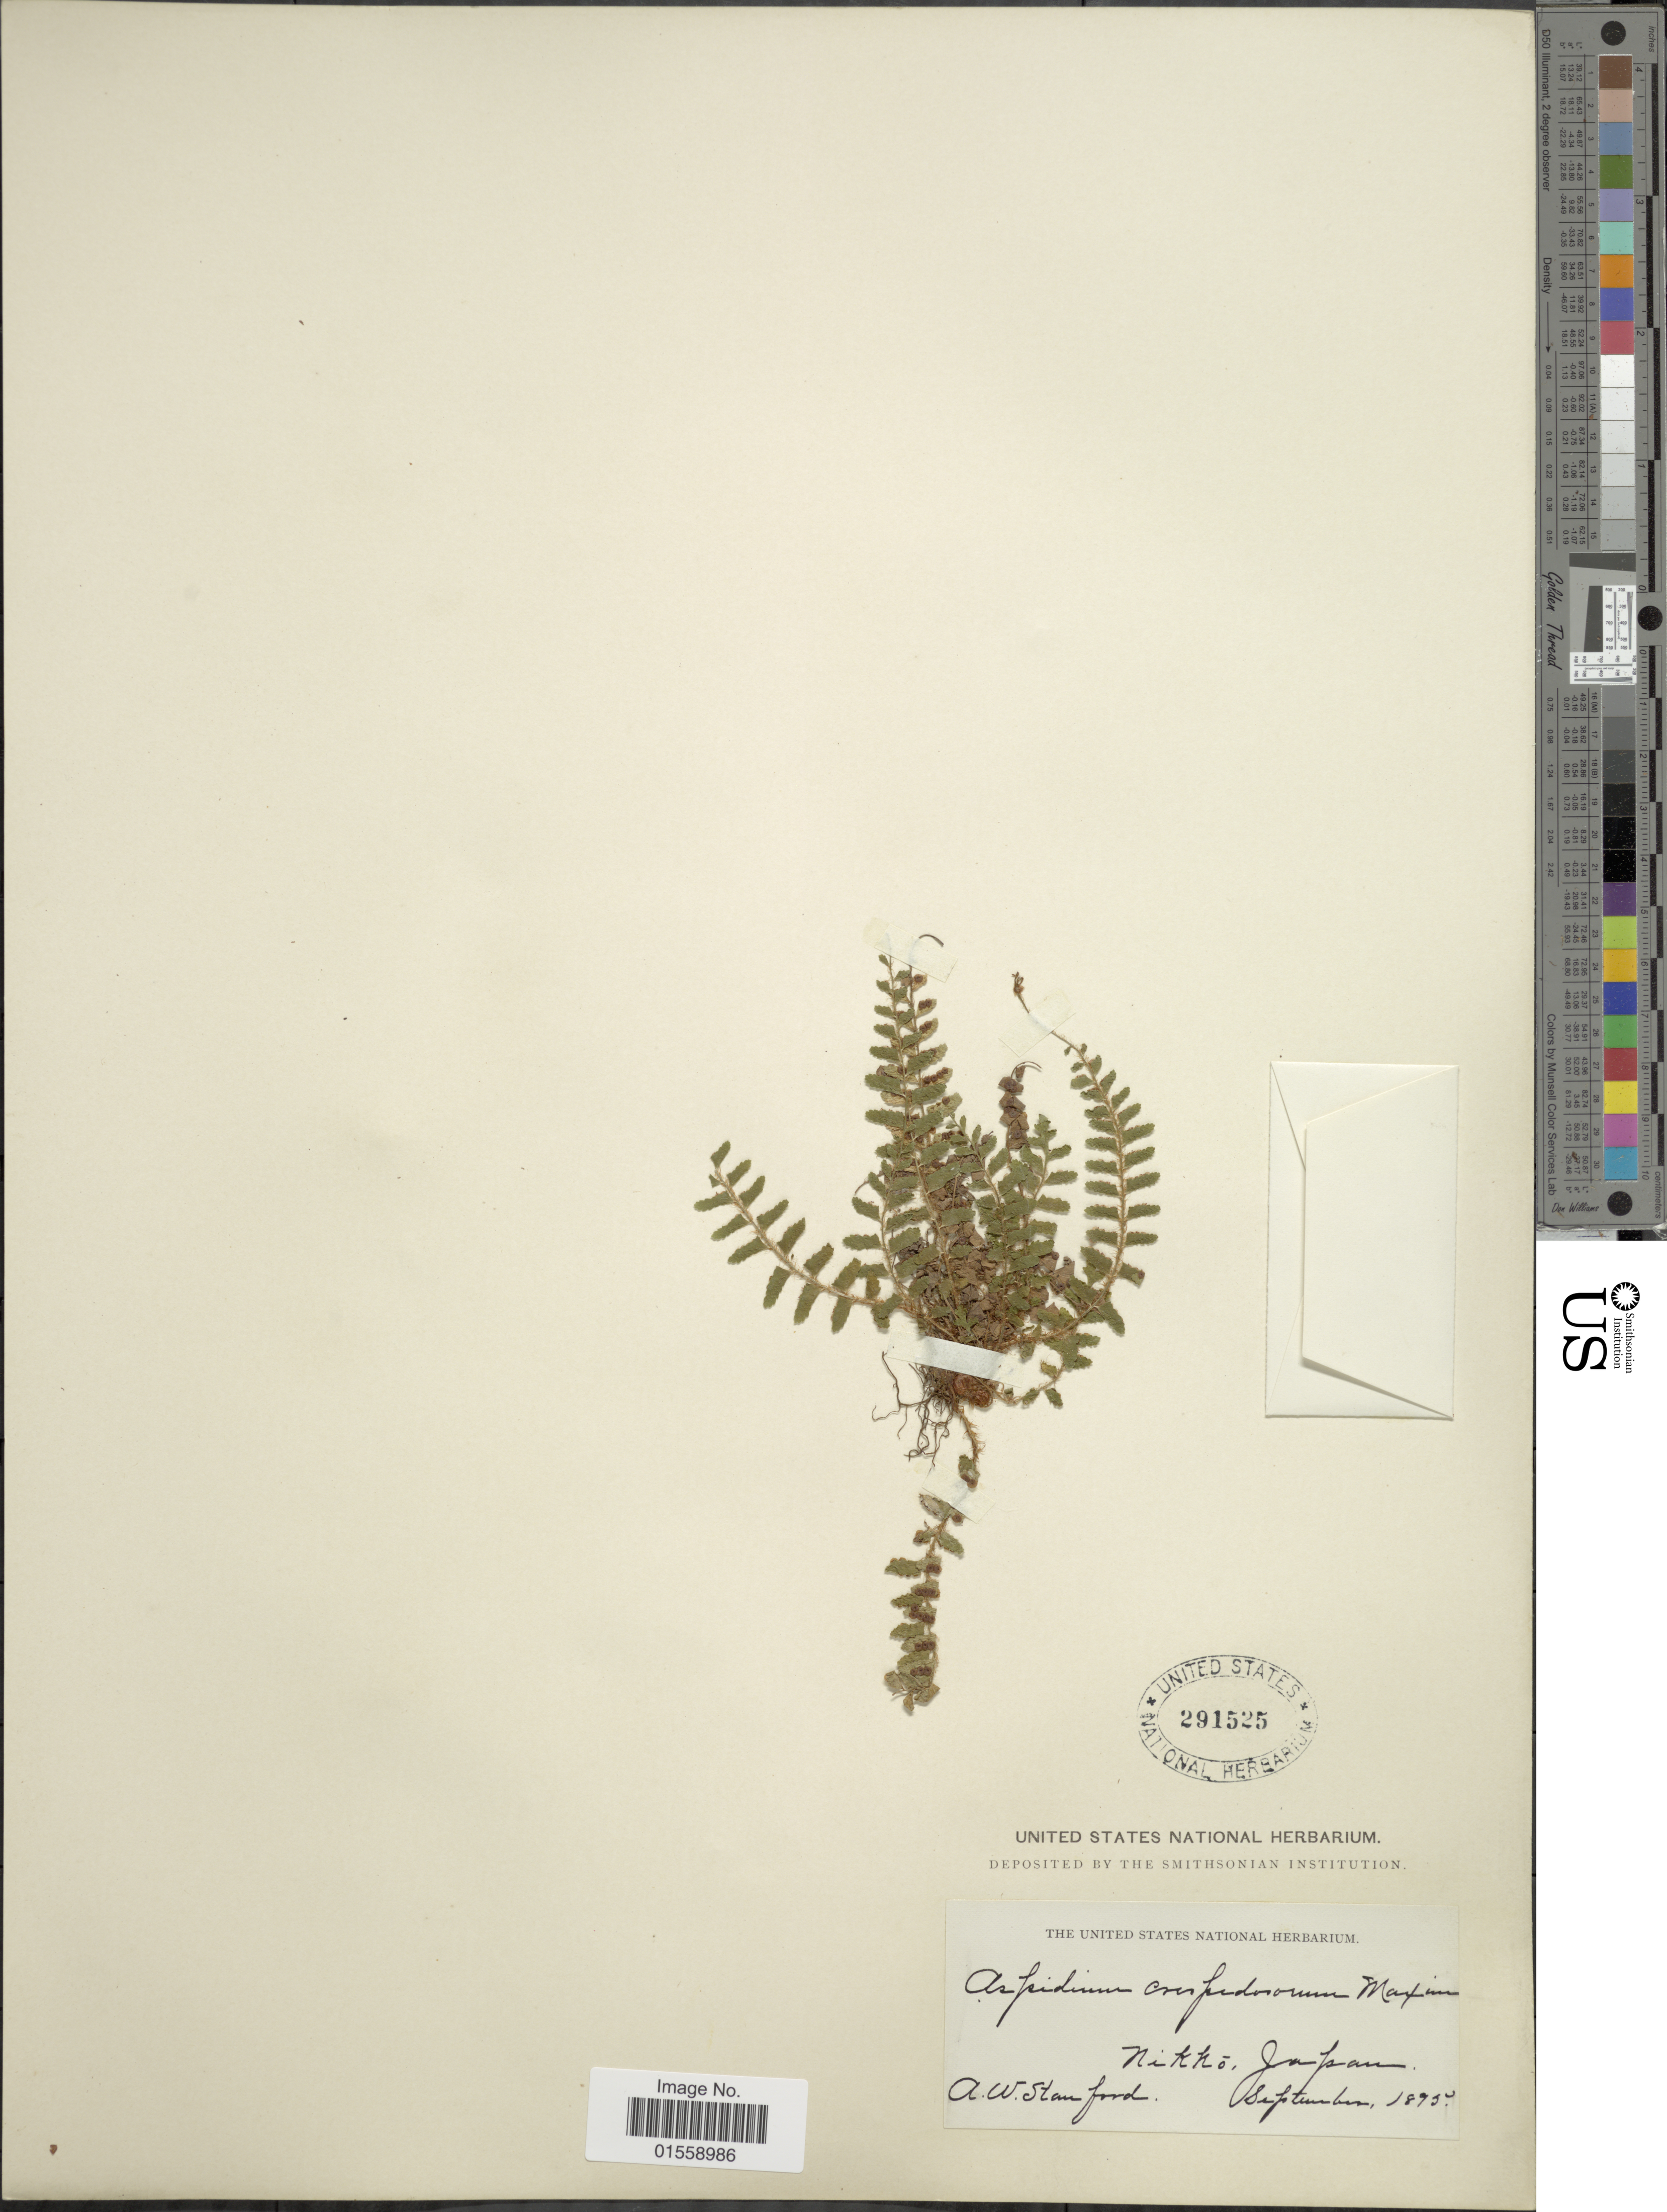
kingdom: Plantae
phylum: Tracheophyta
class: Polypodiopsida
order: Polypodiales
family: Dryopteridaceae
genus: Polystichum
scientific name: Polystichum craspedosorum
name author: (Maxim.) Diels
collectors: A. Stanford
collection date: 1895-09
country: Japan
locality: Nikko.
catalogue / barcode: US 291525